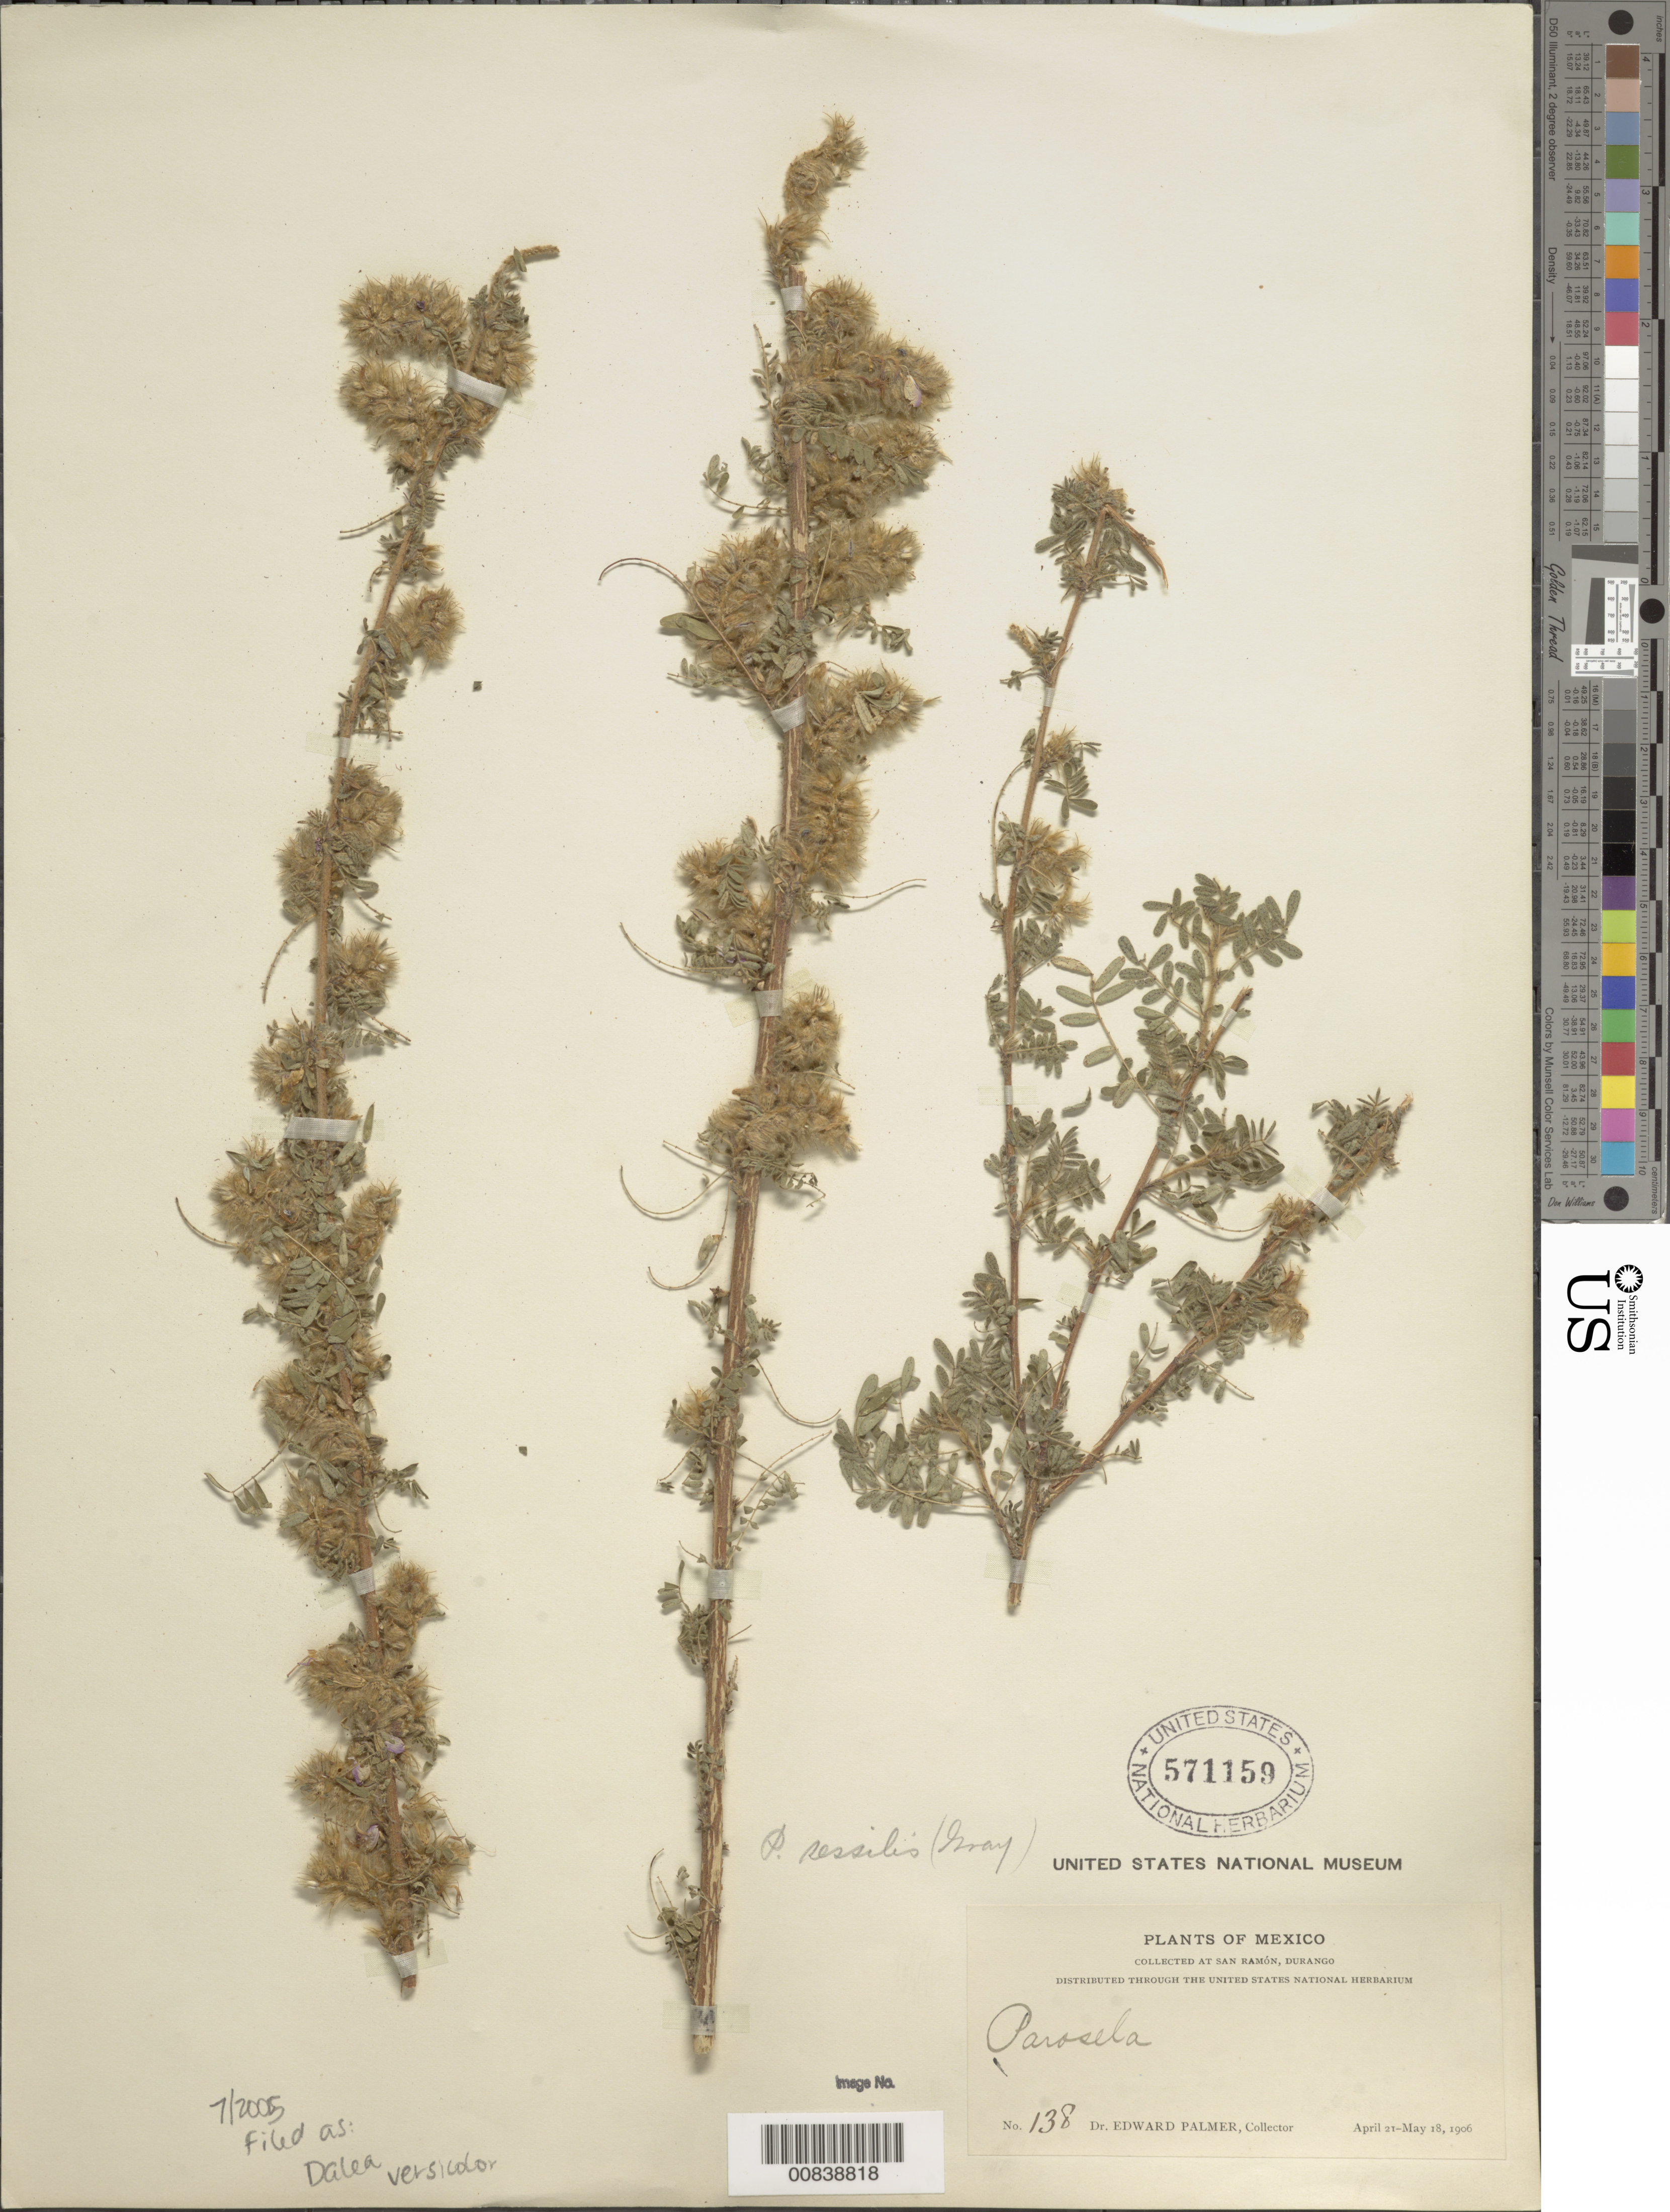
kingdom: Plantae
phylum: Tracheophyta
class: Magnoliopsida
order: Fabales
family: Fabaceae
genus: Dalea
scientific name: Dalea versicolor var. sessilis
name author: Zucc.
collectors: E. Palmer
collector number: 138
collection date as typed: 21 Apr 1906 to 18 May 1906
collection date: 1906-04-21/1906-05-18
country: Mexico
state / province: Durango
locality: San Ramón, Durango.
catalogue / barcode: US 571159